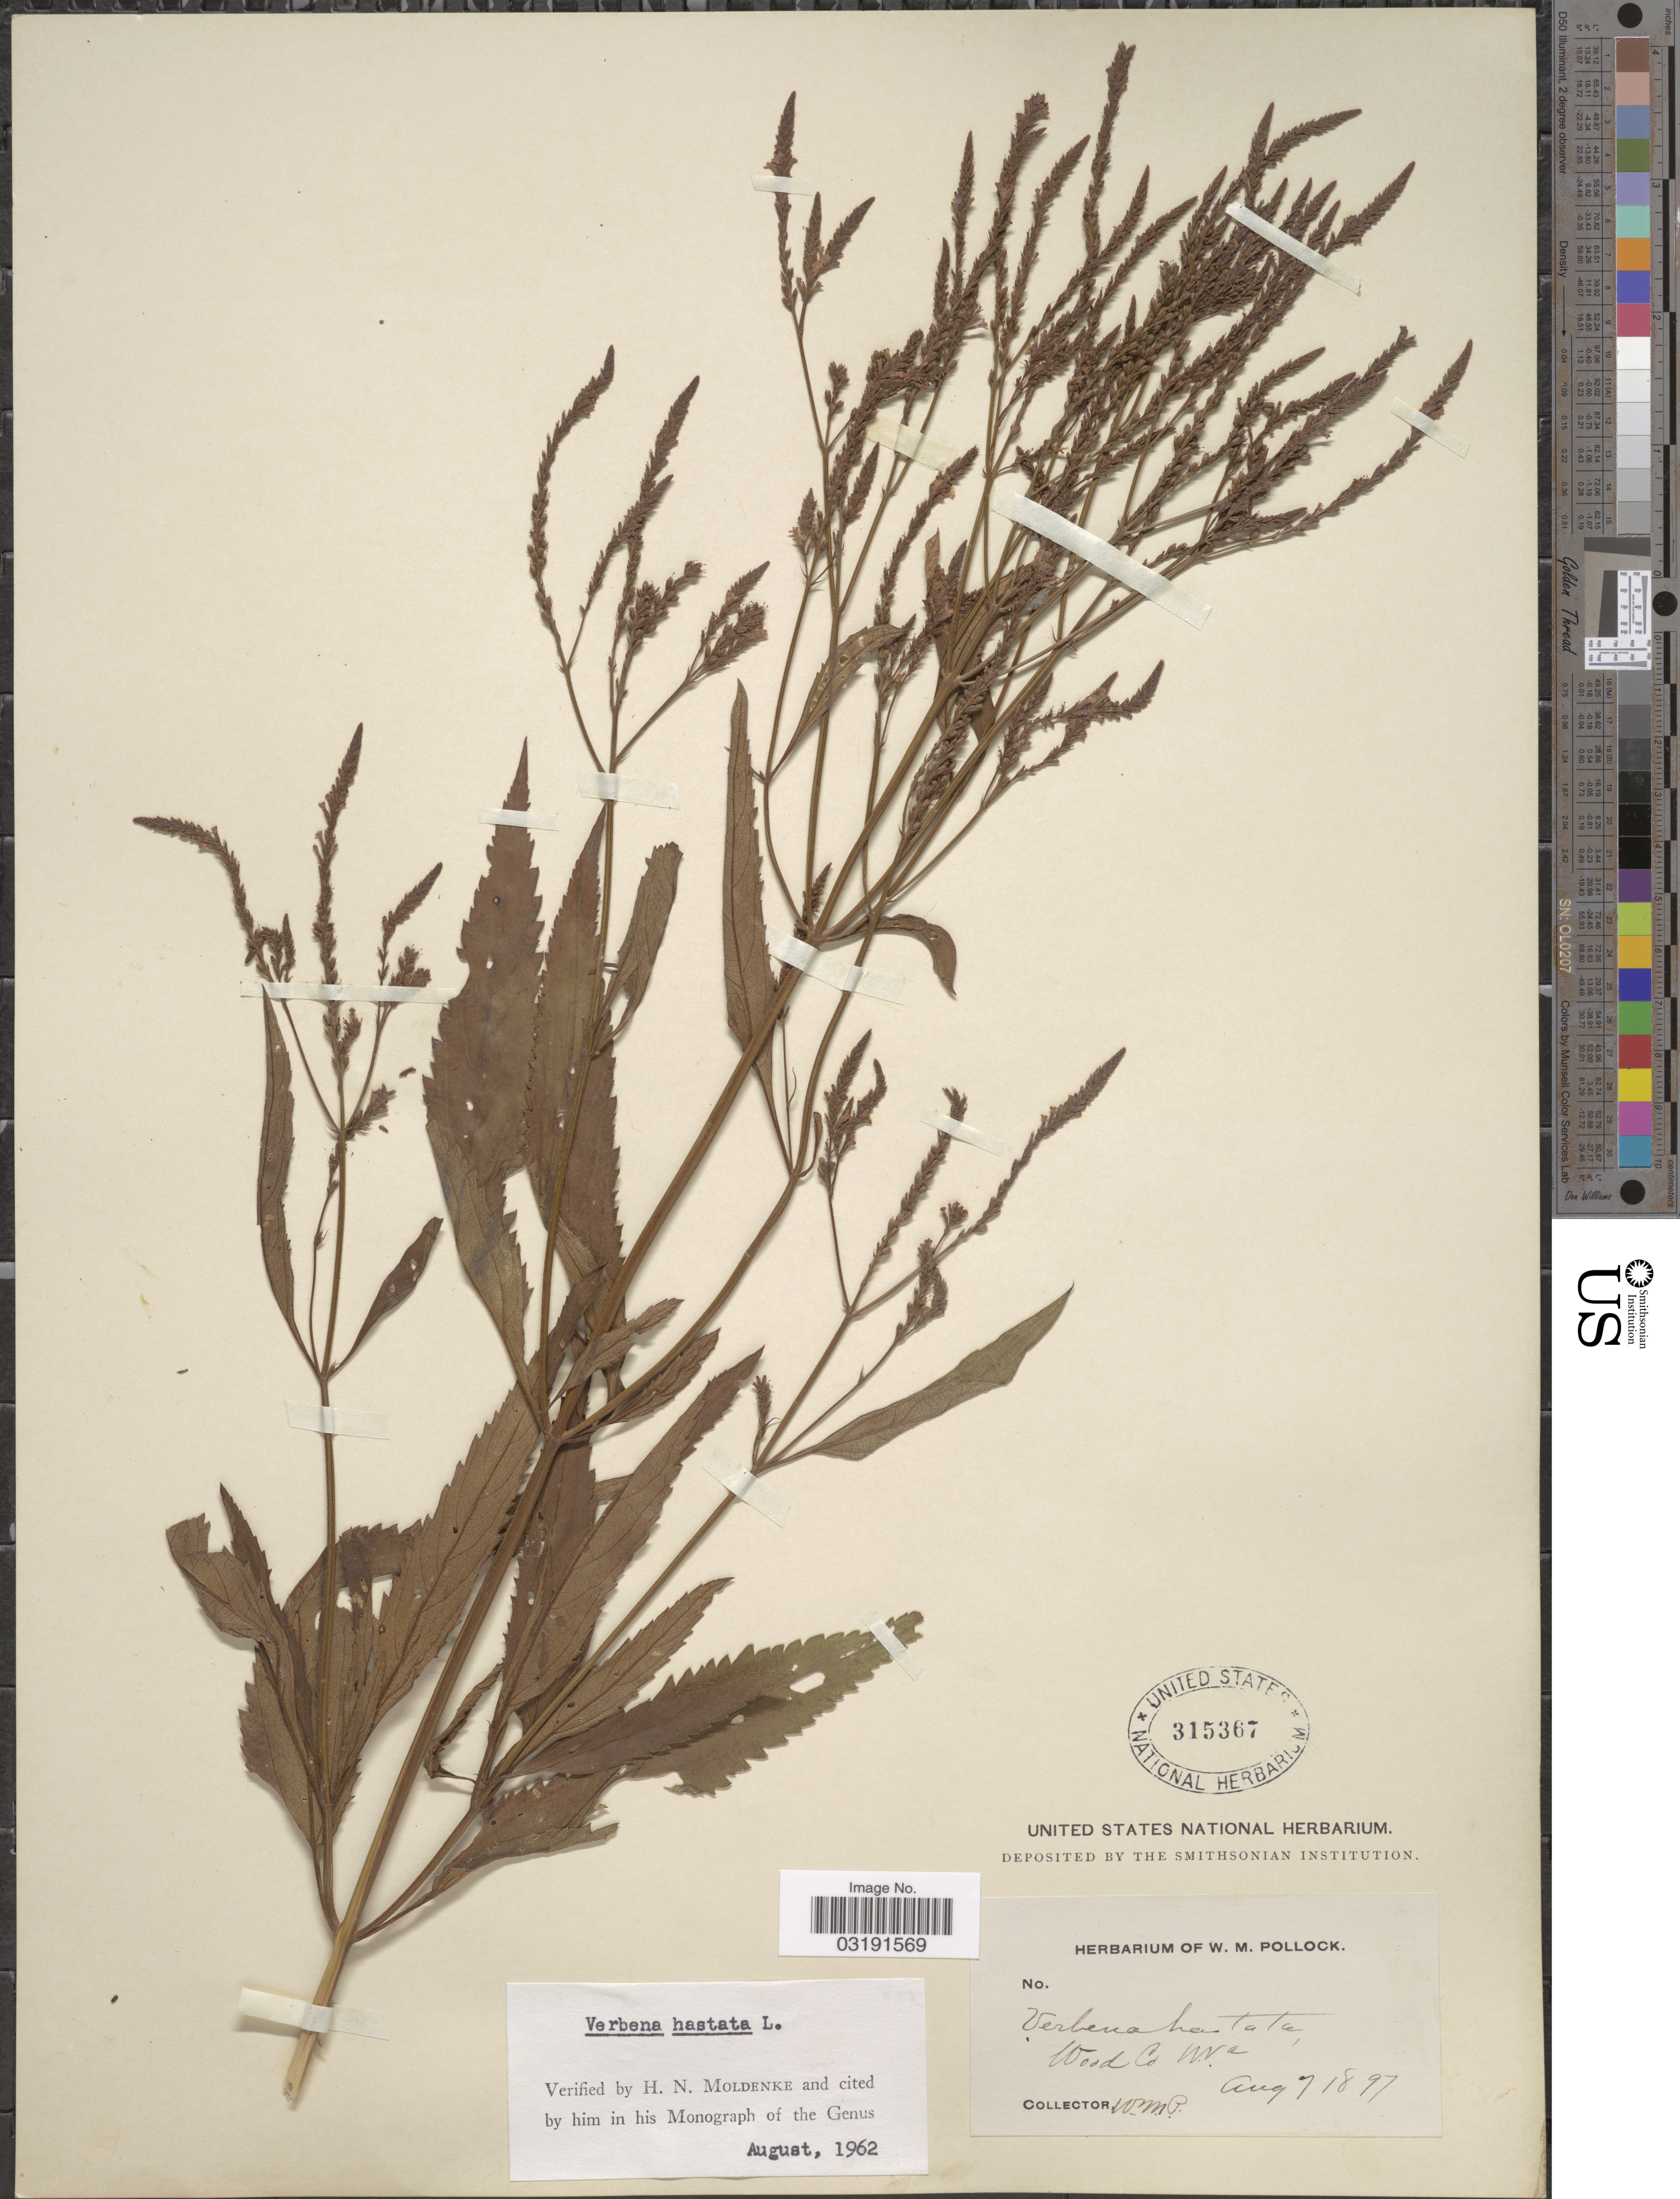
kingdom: Plantae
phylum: Tracheophyta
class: Magnoliopsida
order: Lamiales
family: Verbenaceae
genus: Verbena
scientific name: Verbena hastata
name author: L.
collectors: W. M. Pollock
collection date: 1897-08-07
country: United States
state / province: West Virginia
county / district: Wood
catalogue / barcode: US 315367